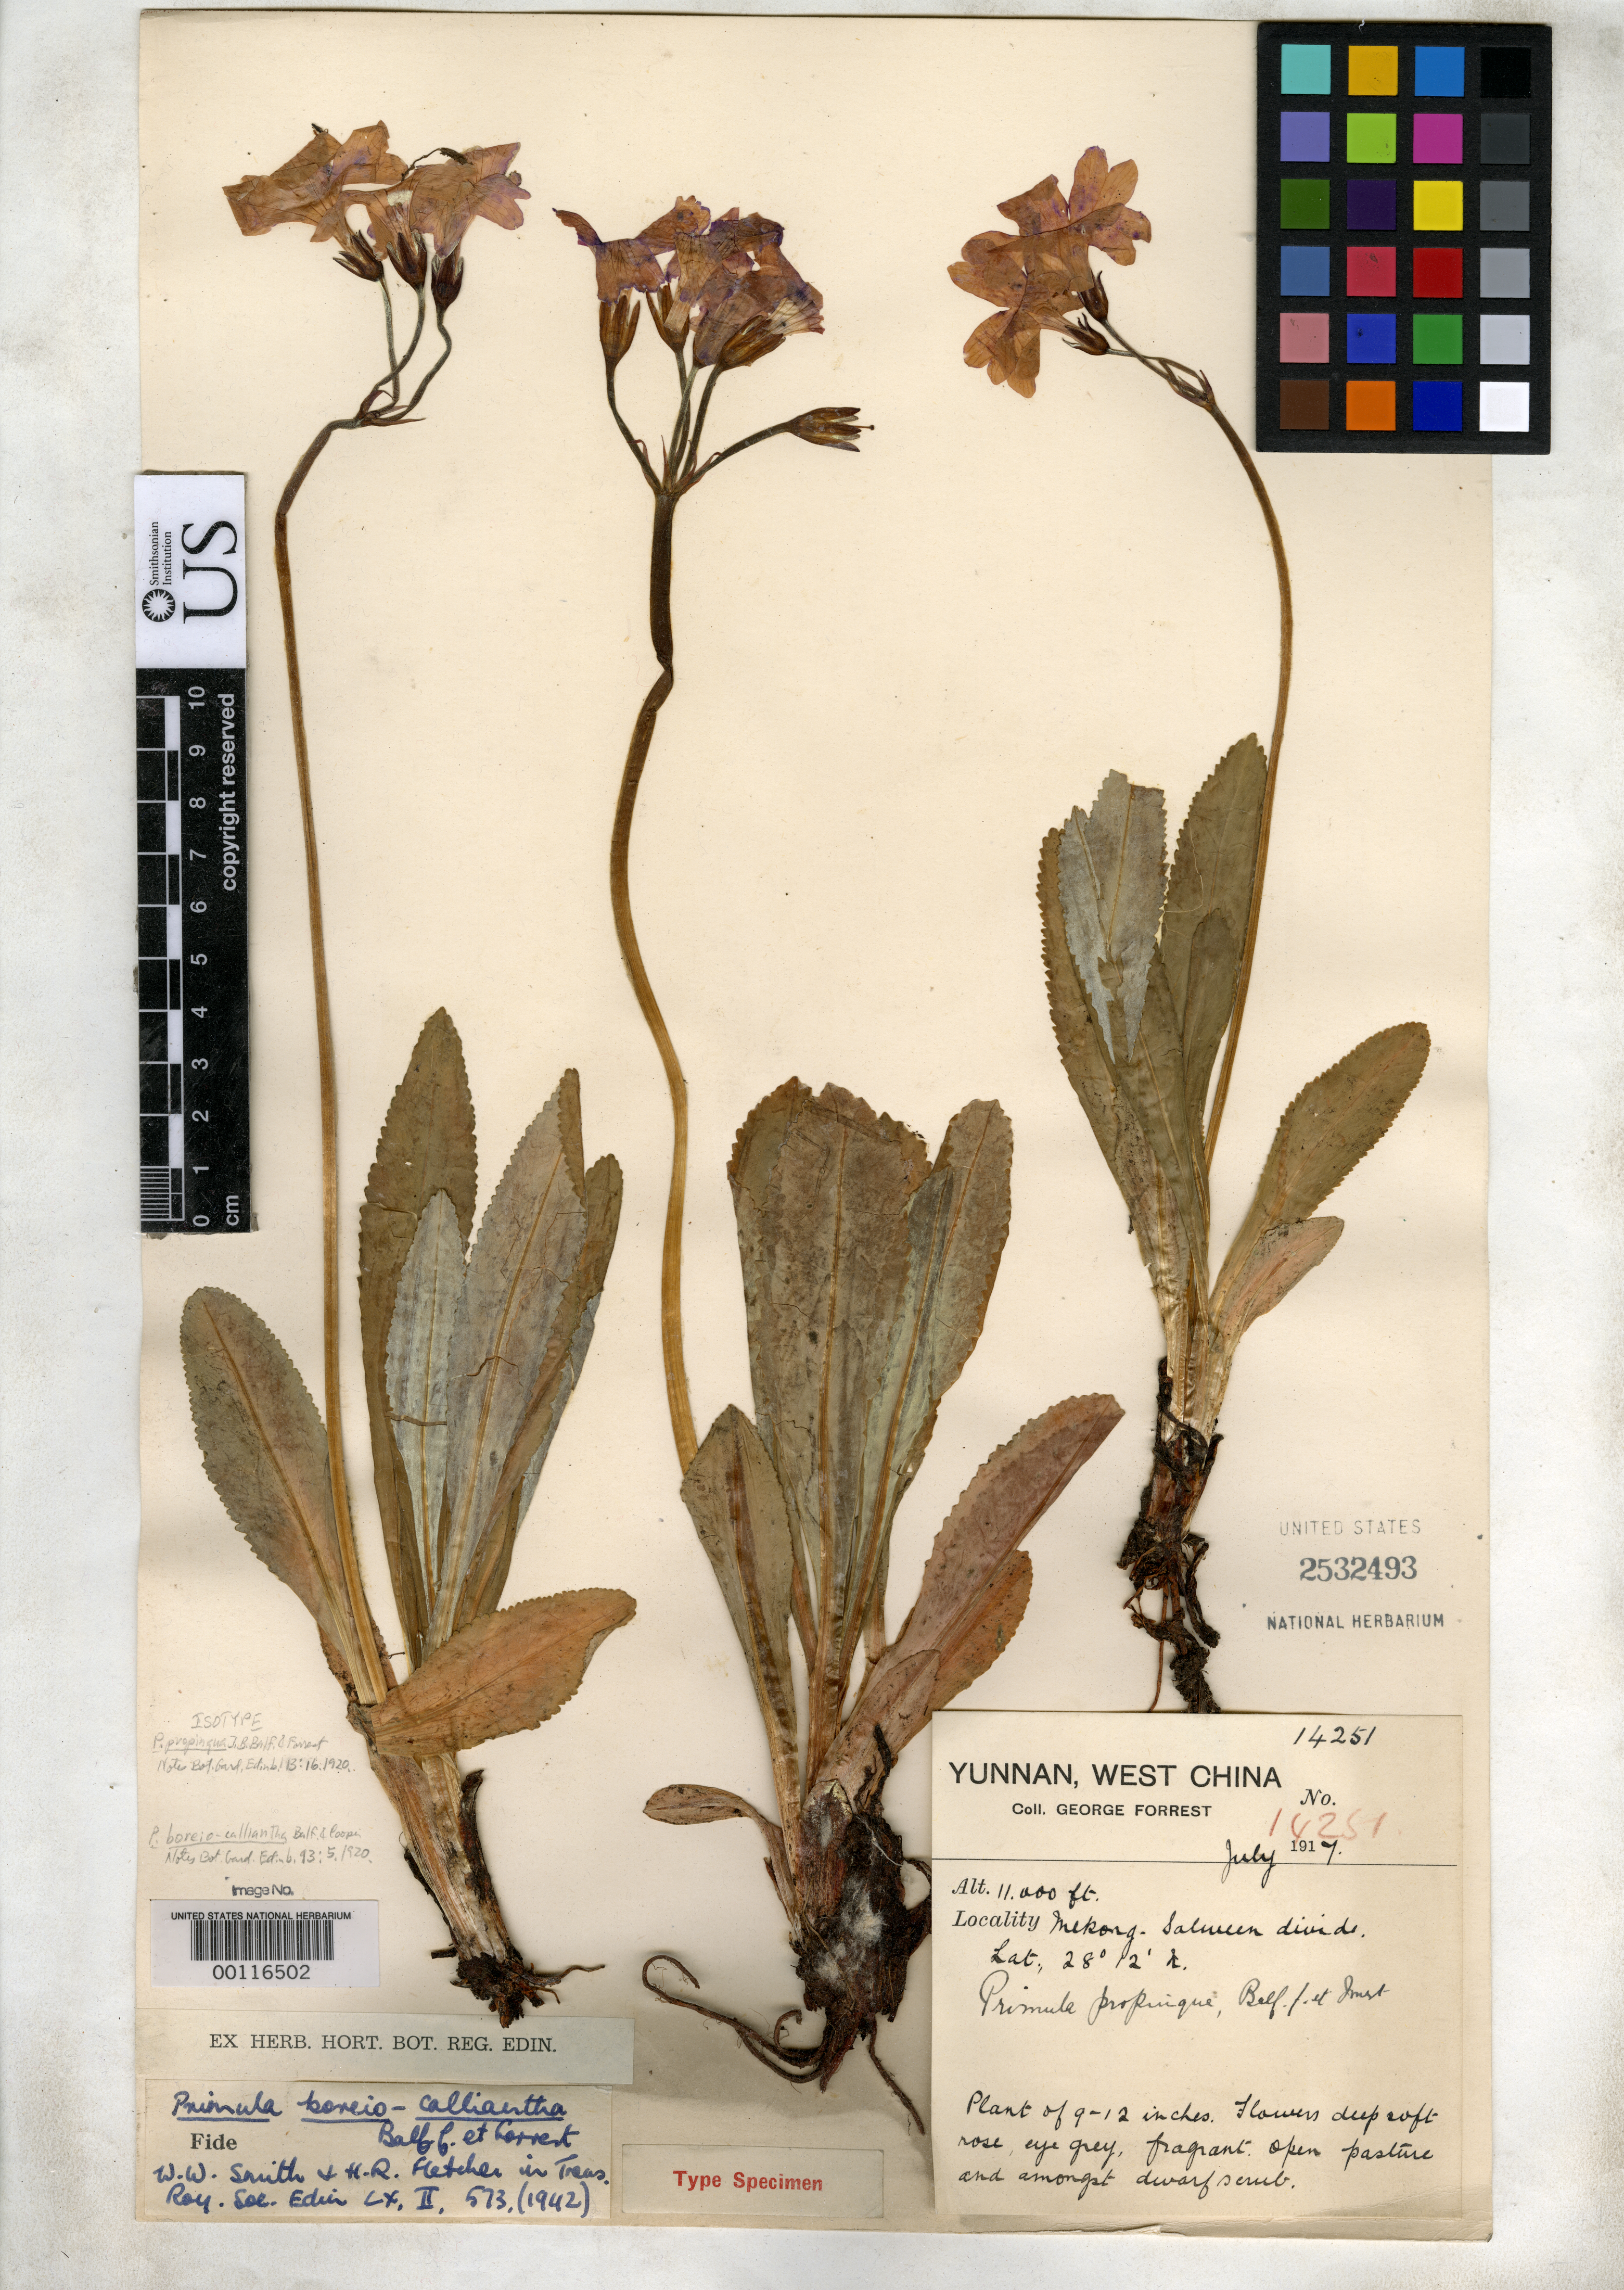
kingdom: Plantae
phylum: Tracheophyta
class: Magnoliopsida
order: Ericales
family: Primulaceae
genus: Primula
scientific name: Primula propinqua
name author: Balf. f. & Forrest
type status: Isotype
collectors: G. Forrest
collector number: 14251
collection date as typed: Jul 1917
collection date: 1917-07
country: China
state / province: Yunnan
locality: Mekong - Salween divide.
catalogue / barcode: US 2532493